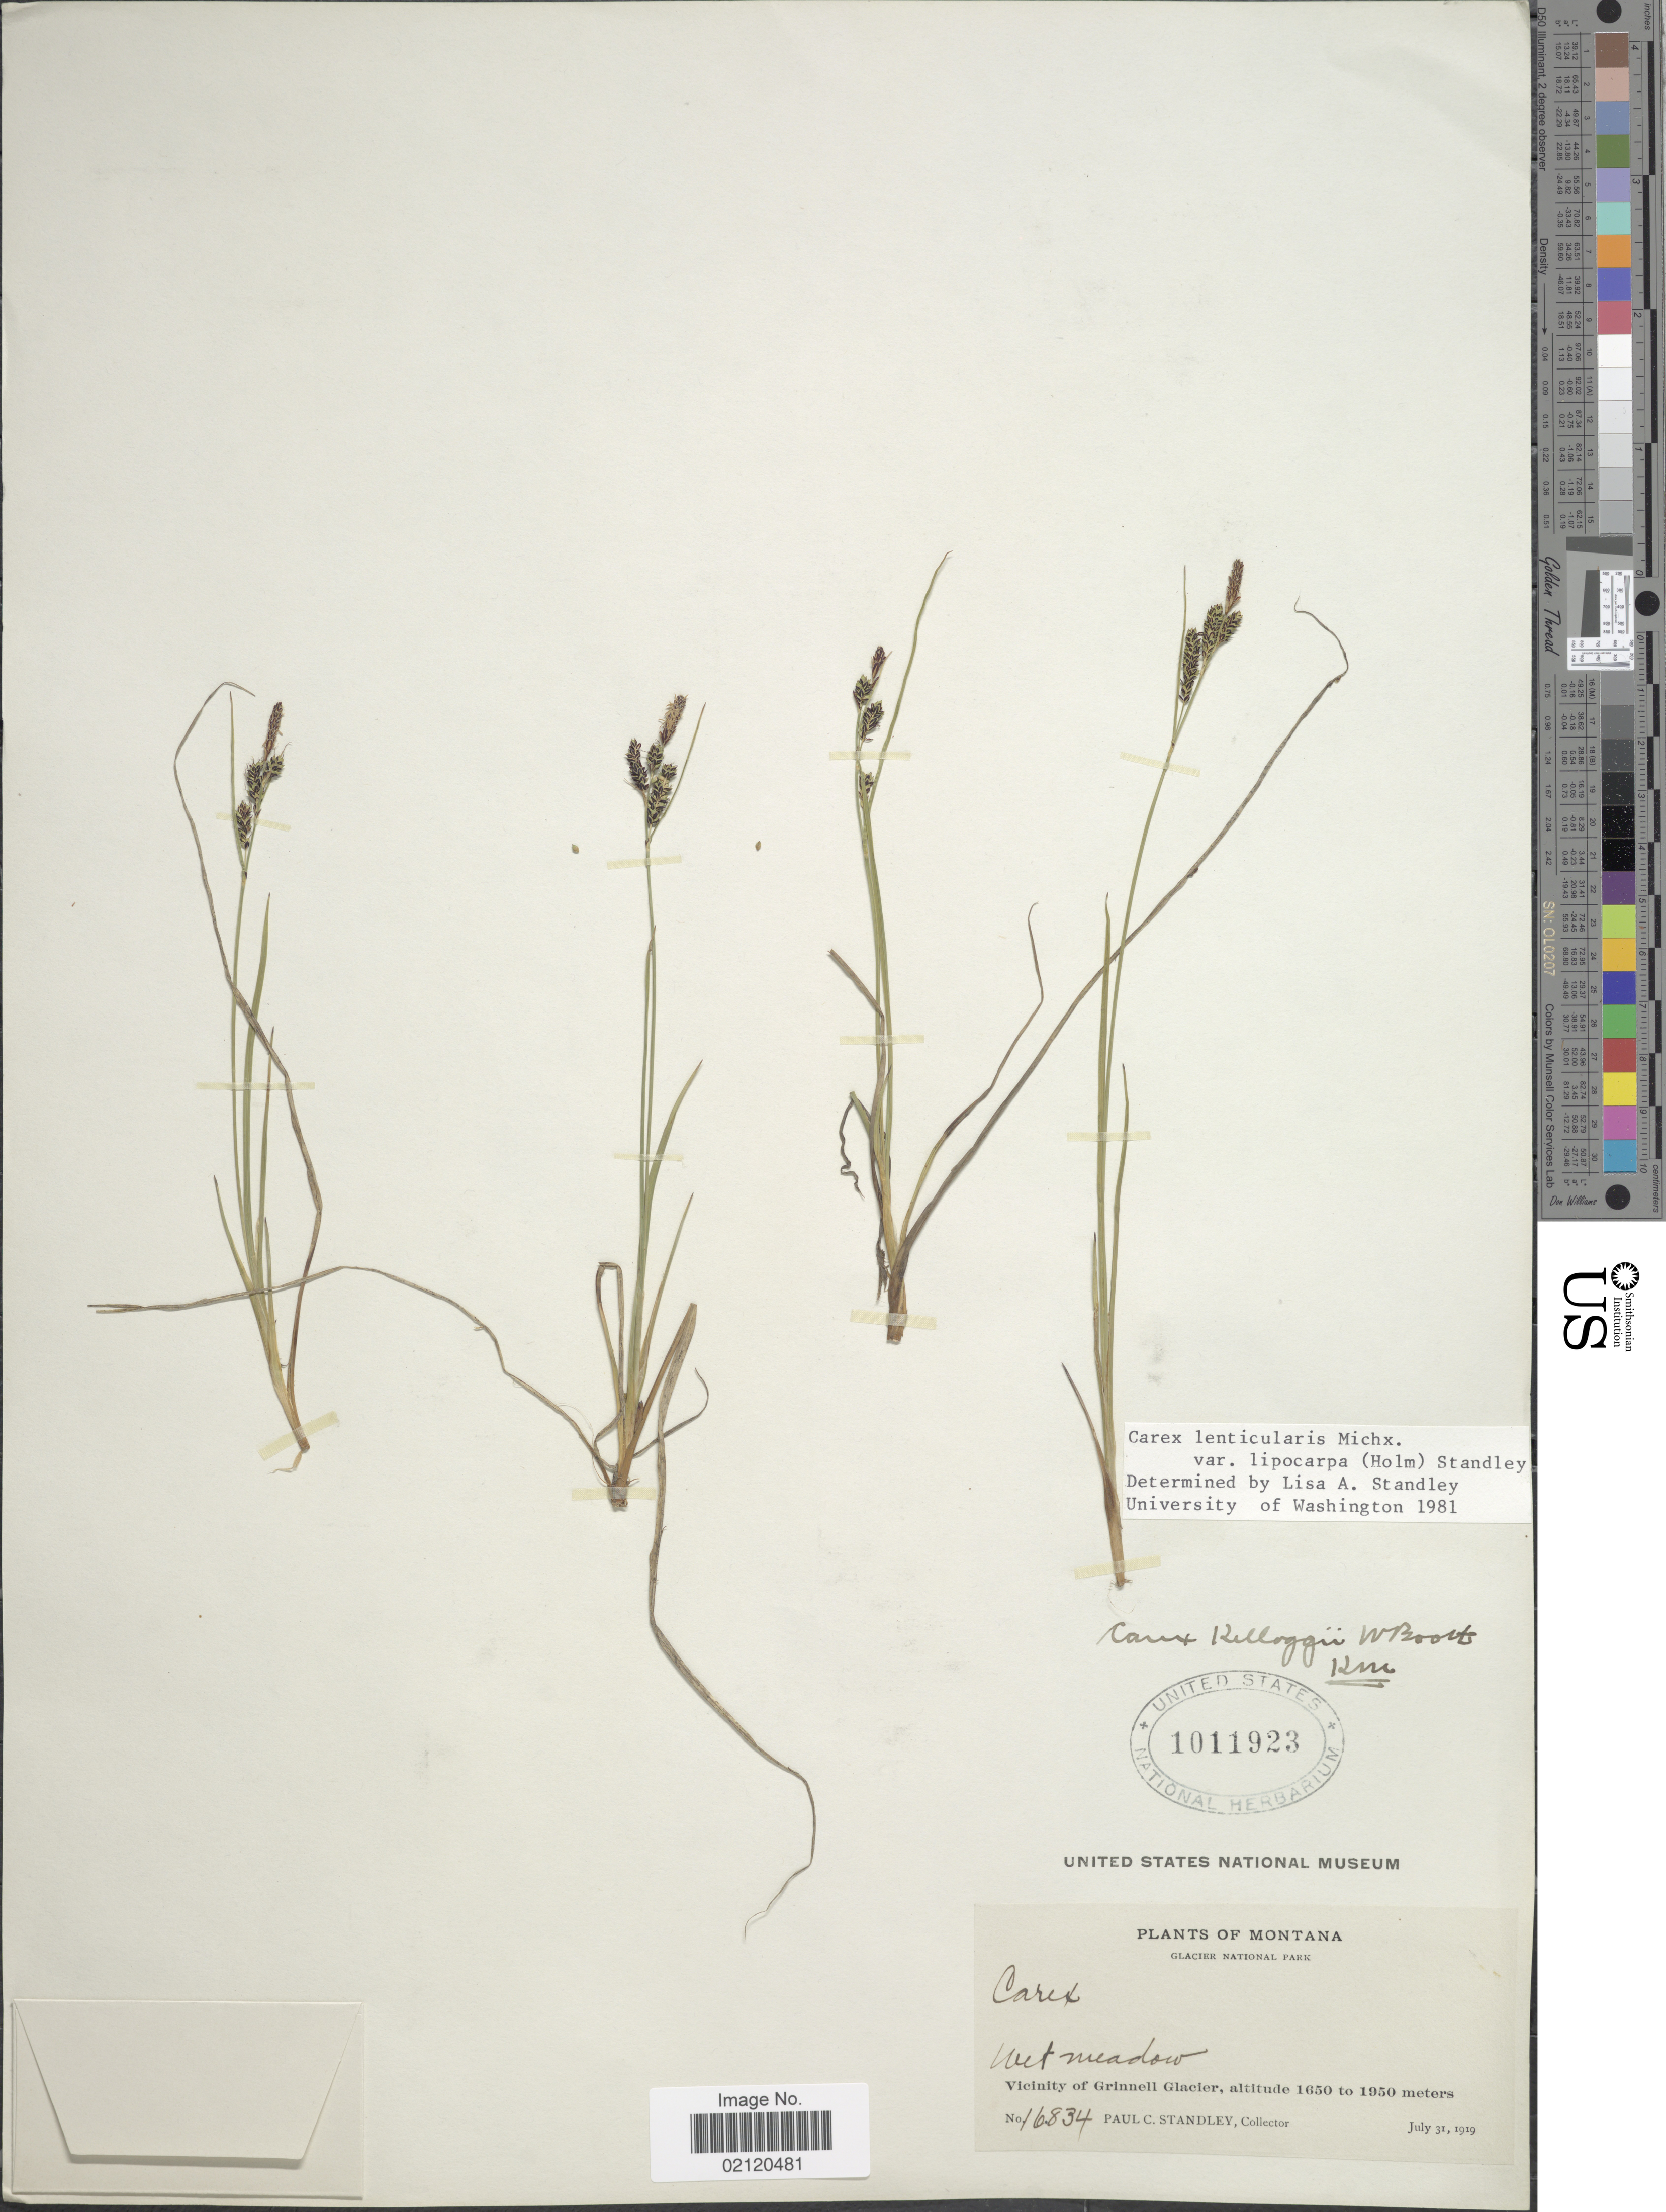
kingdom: Plantae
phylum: Tracheophyta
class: Liliopsida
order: Poales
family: Cyperaceae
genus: Carex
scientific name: Carex kelloggii var. kelloggii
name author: W. Boott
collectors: P. C. Standley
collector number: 16834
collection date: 1919-07-31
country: United States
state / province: Montana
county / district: Glacier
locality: Glacier National Park, Vicinity of Grinell Glacier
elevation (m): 1650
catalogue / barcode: US 1011923